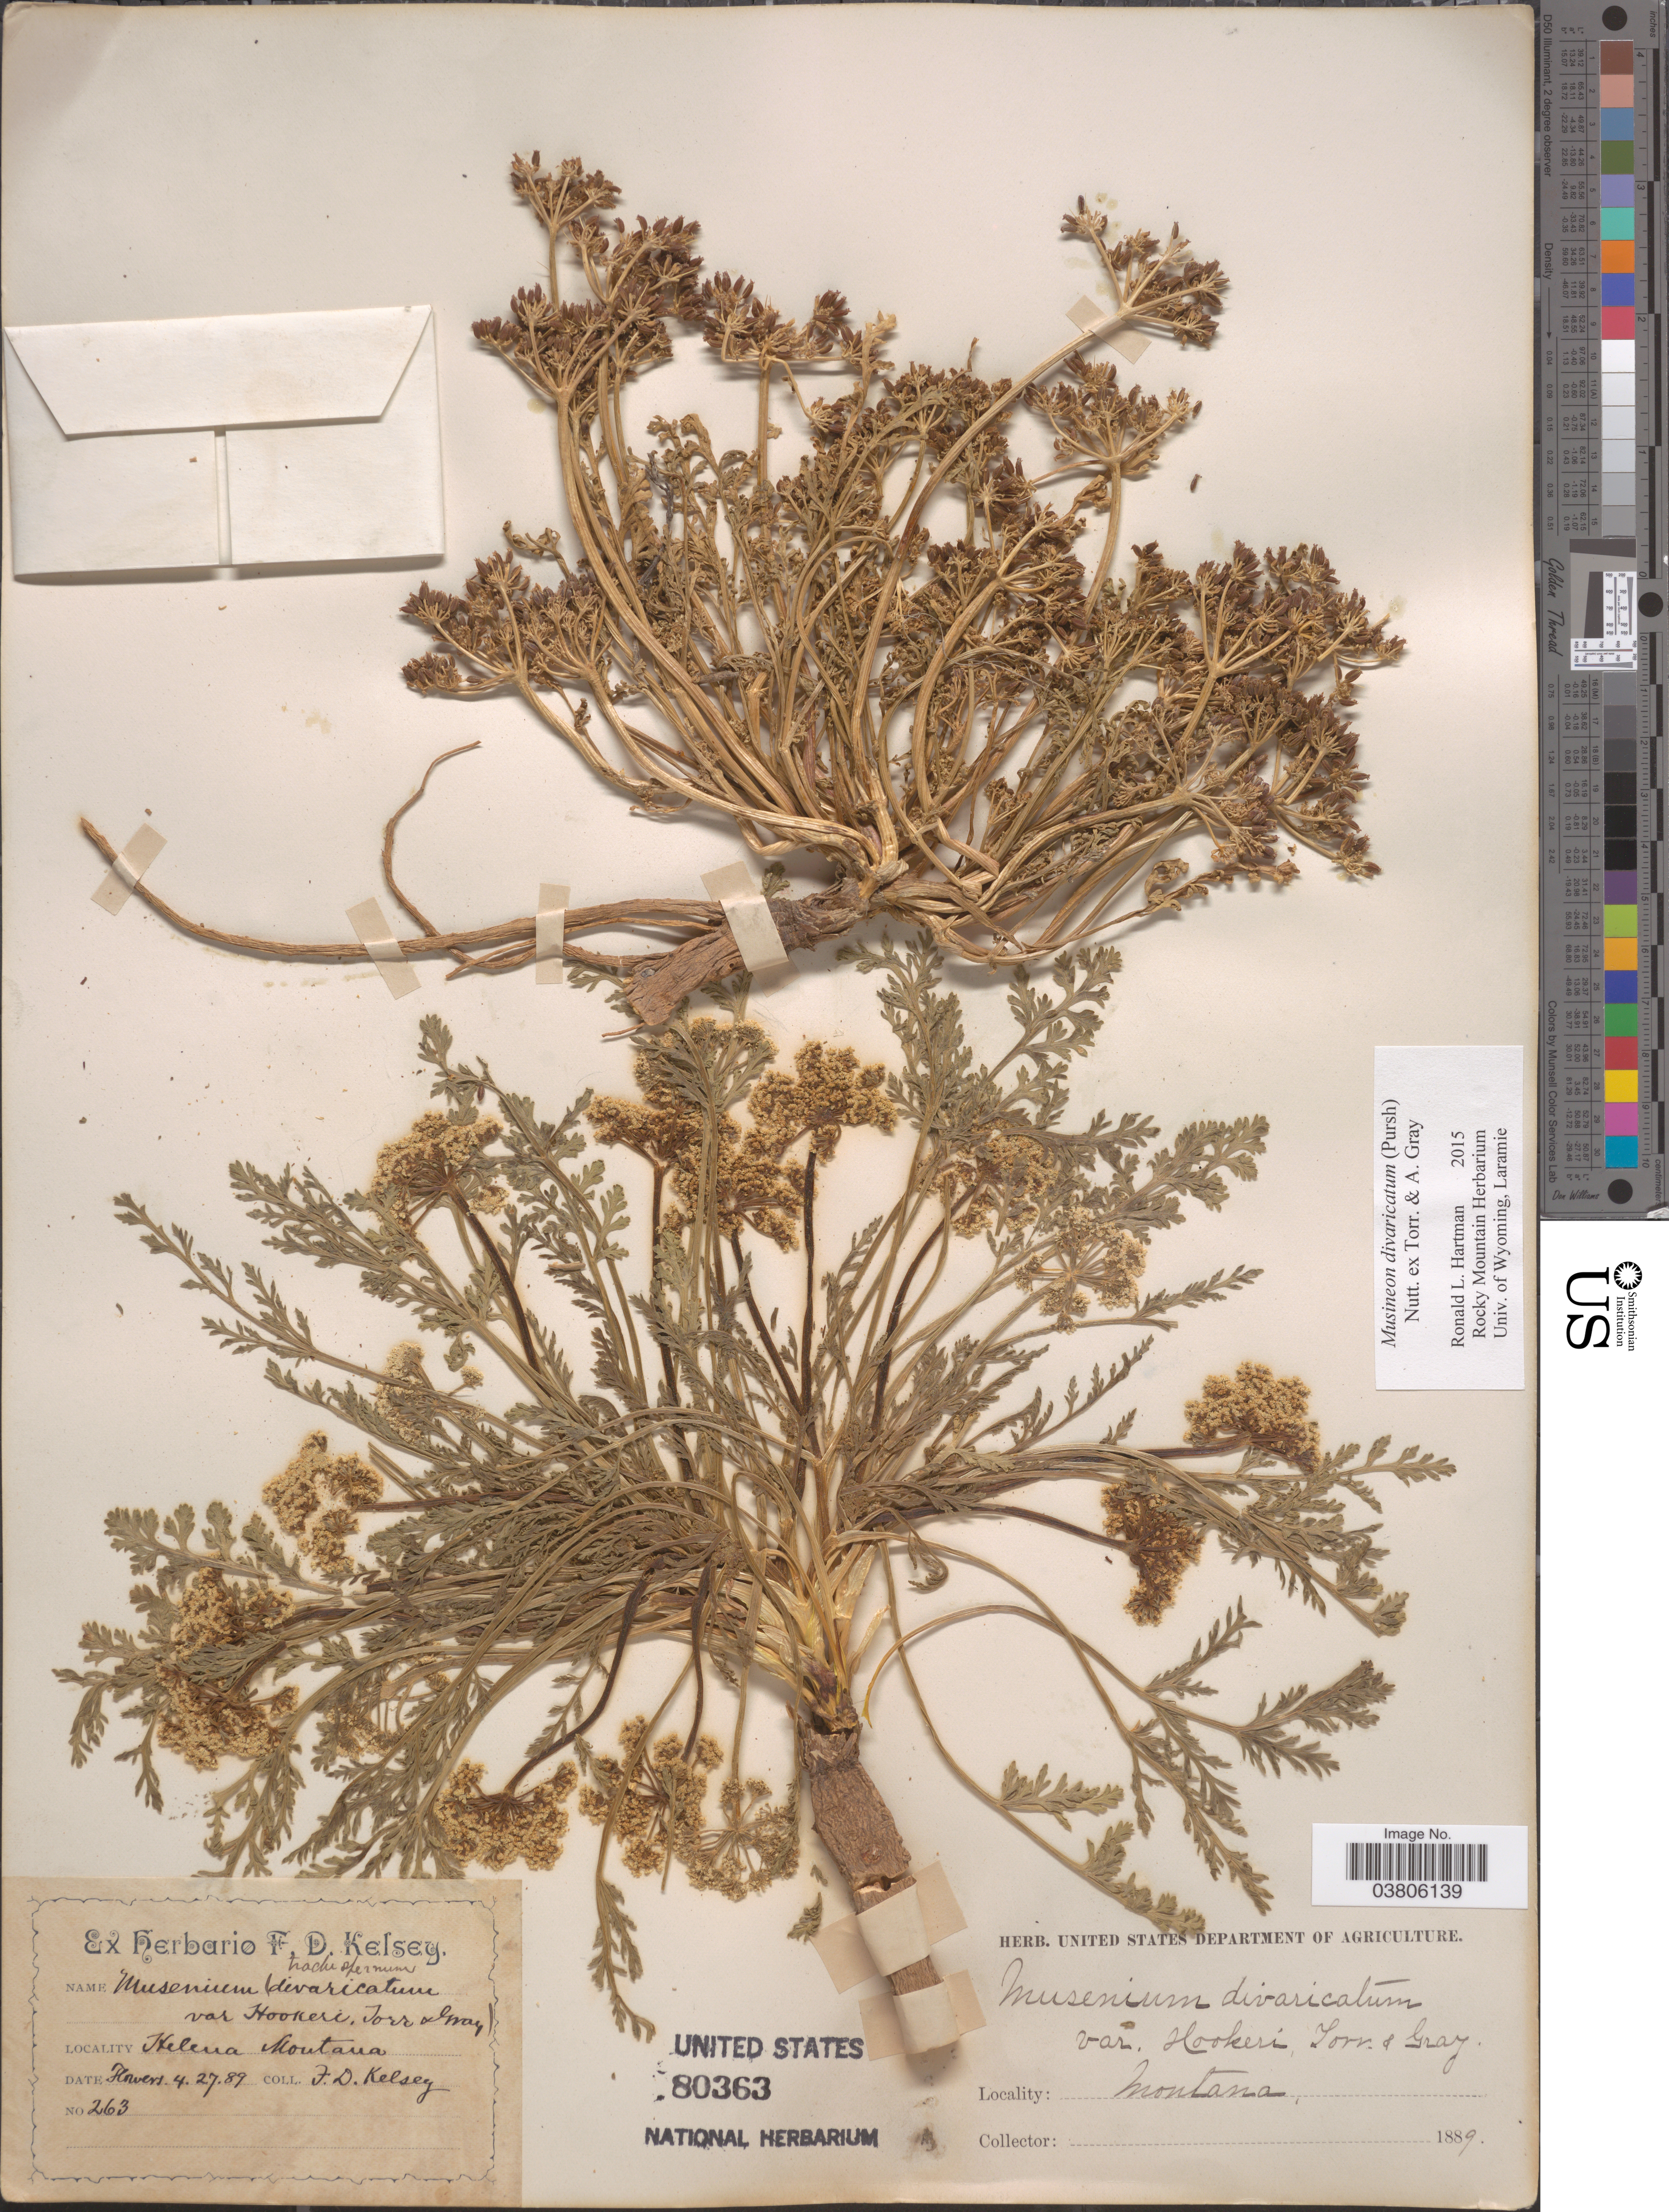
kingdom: Plantae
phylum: Tracheophyta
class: Magnoliopsida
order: Apiales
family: Apiaceae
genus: Musineon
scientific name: Musineon divaricatum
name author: (Pursh) Nutt.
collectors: F. Kelsey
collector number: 263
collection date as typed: Transcribed d/m/y: 27/4/89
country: United States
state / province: Montana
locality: Helena.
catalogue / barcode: US 80363